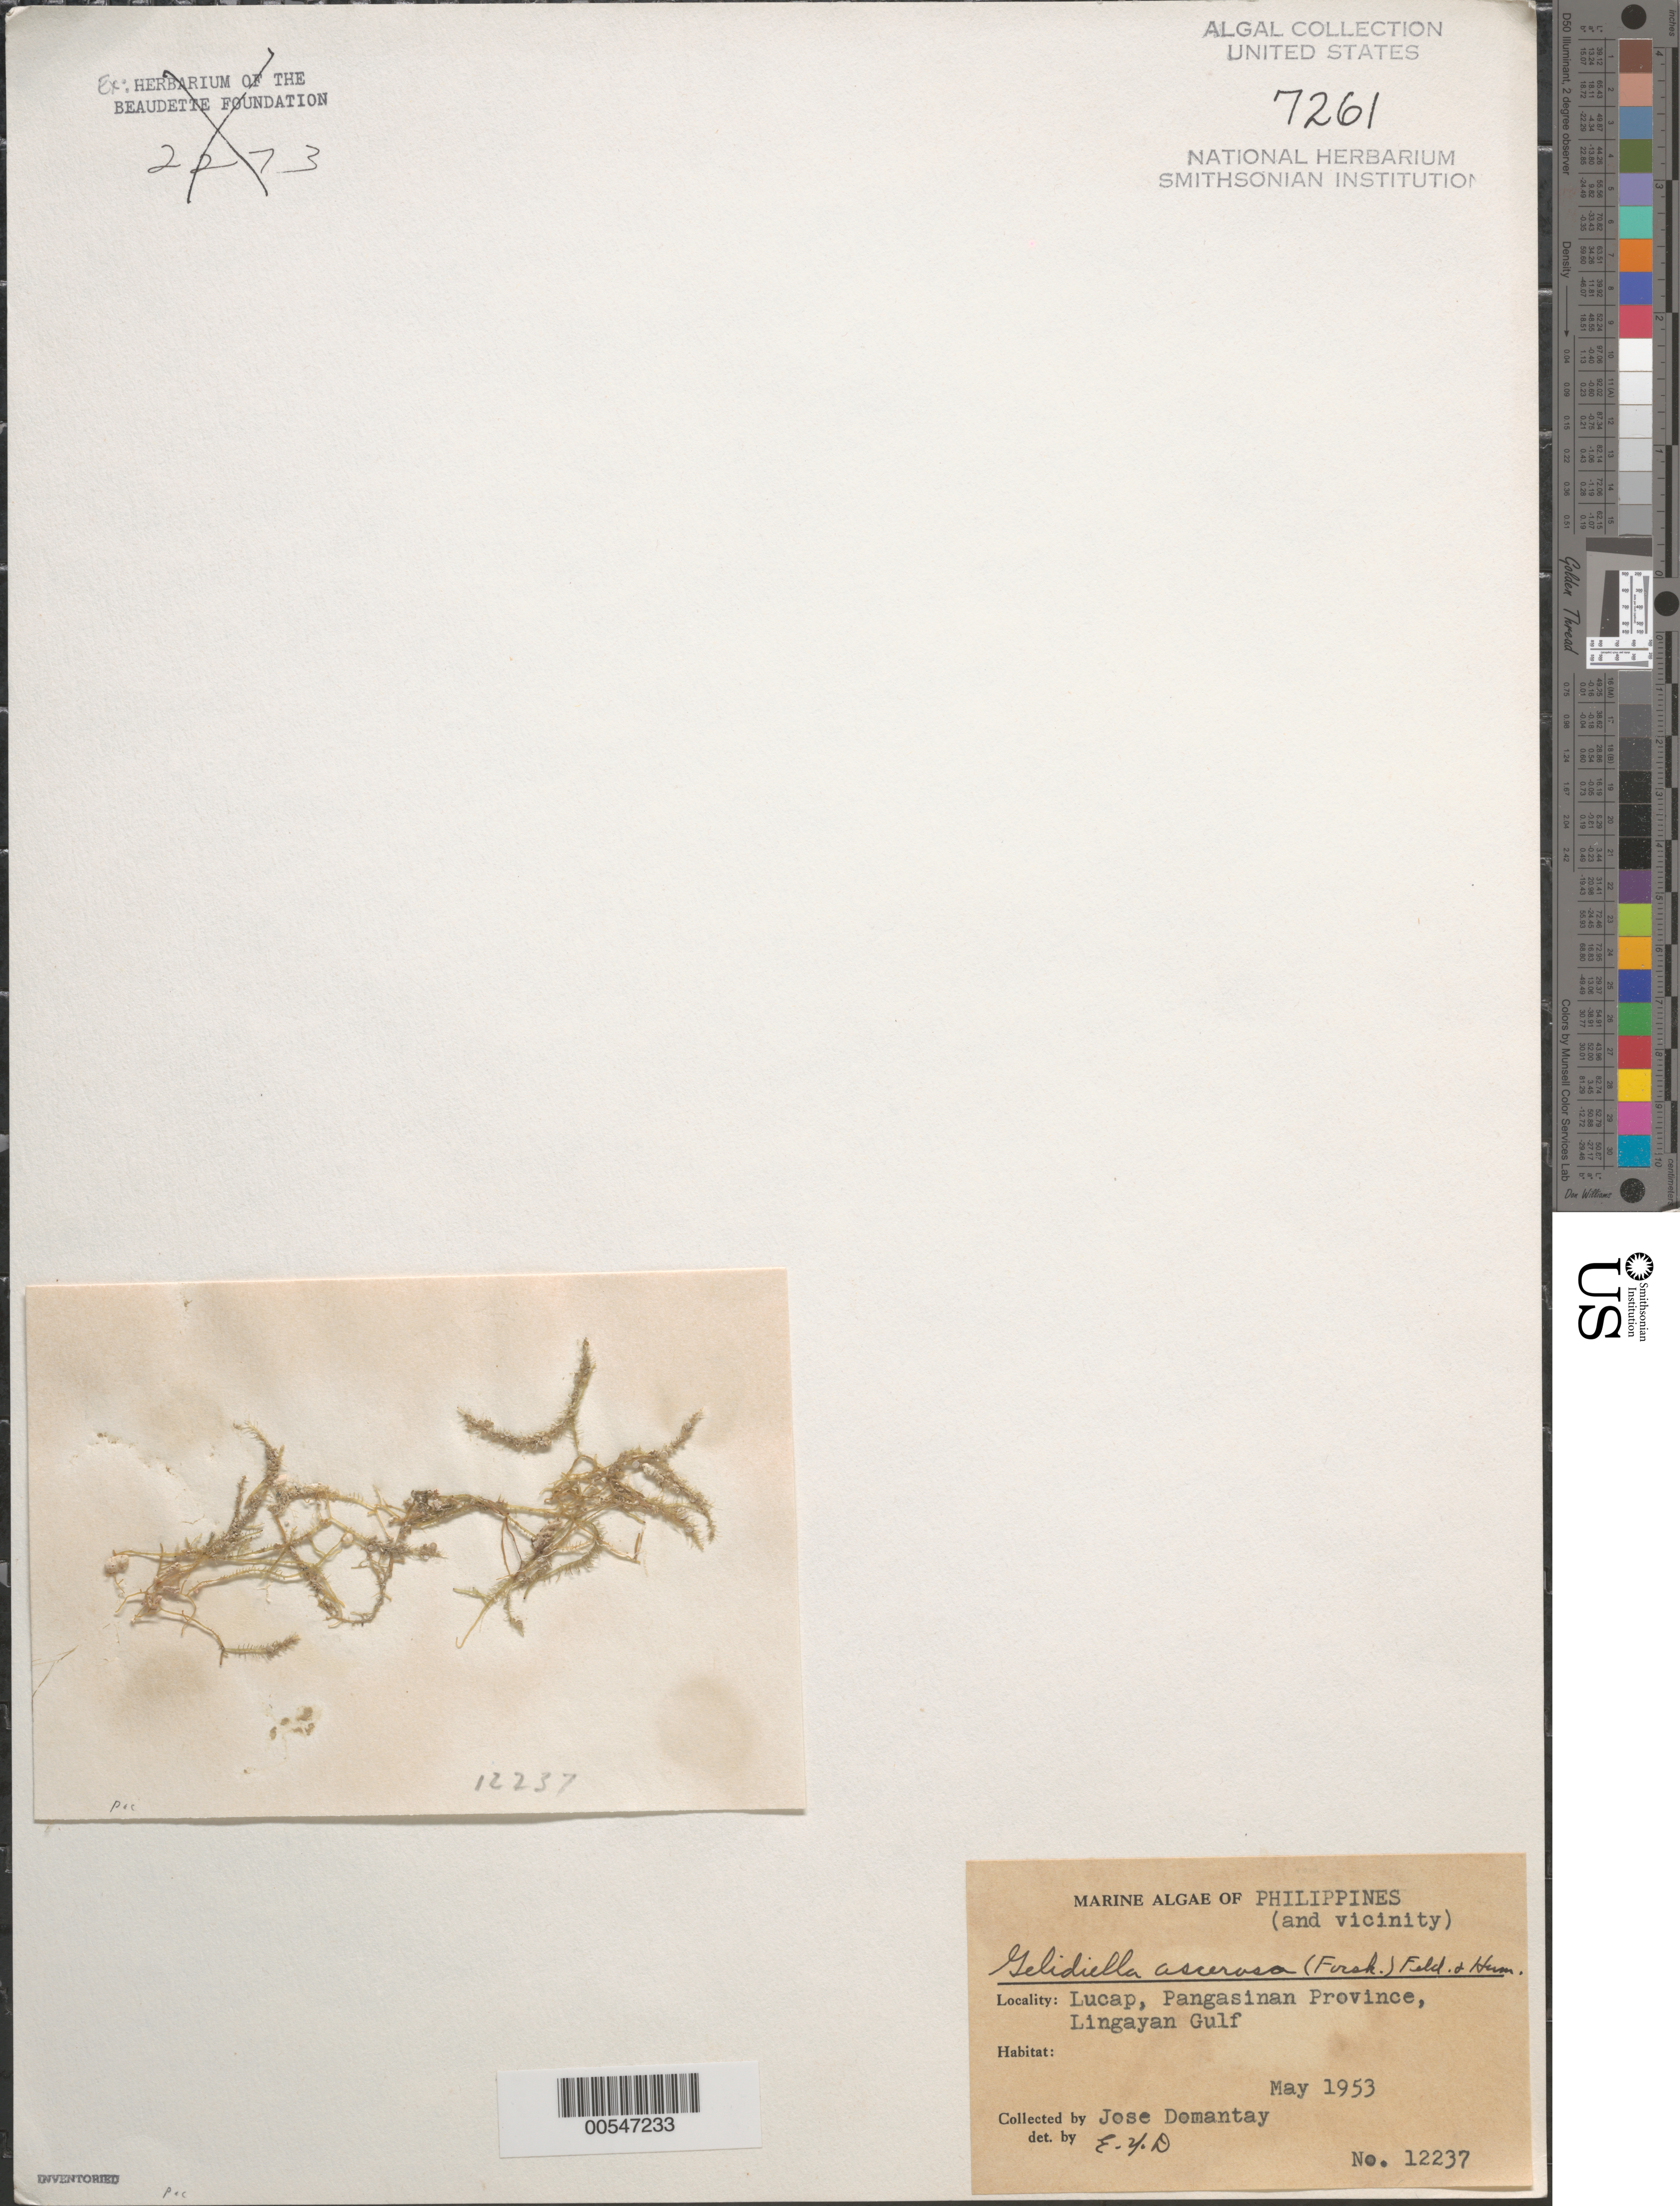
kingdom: Plantae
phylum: Rhodophyta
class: Florideophyceae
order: Gelidiales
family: Gelidiellaceae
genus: Gelidiella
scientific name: Gelidiella acerosa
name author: (Forssk.) Feldmann & G. Hamel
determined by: Dawson, E. Y.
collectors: J. Domantay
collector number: EYD 12237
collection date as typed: May 1973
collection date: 1973-05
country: Philippines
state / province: Ilocos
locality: Lucap, lingayan gulf, pangasinan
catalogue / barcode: US 7261